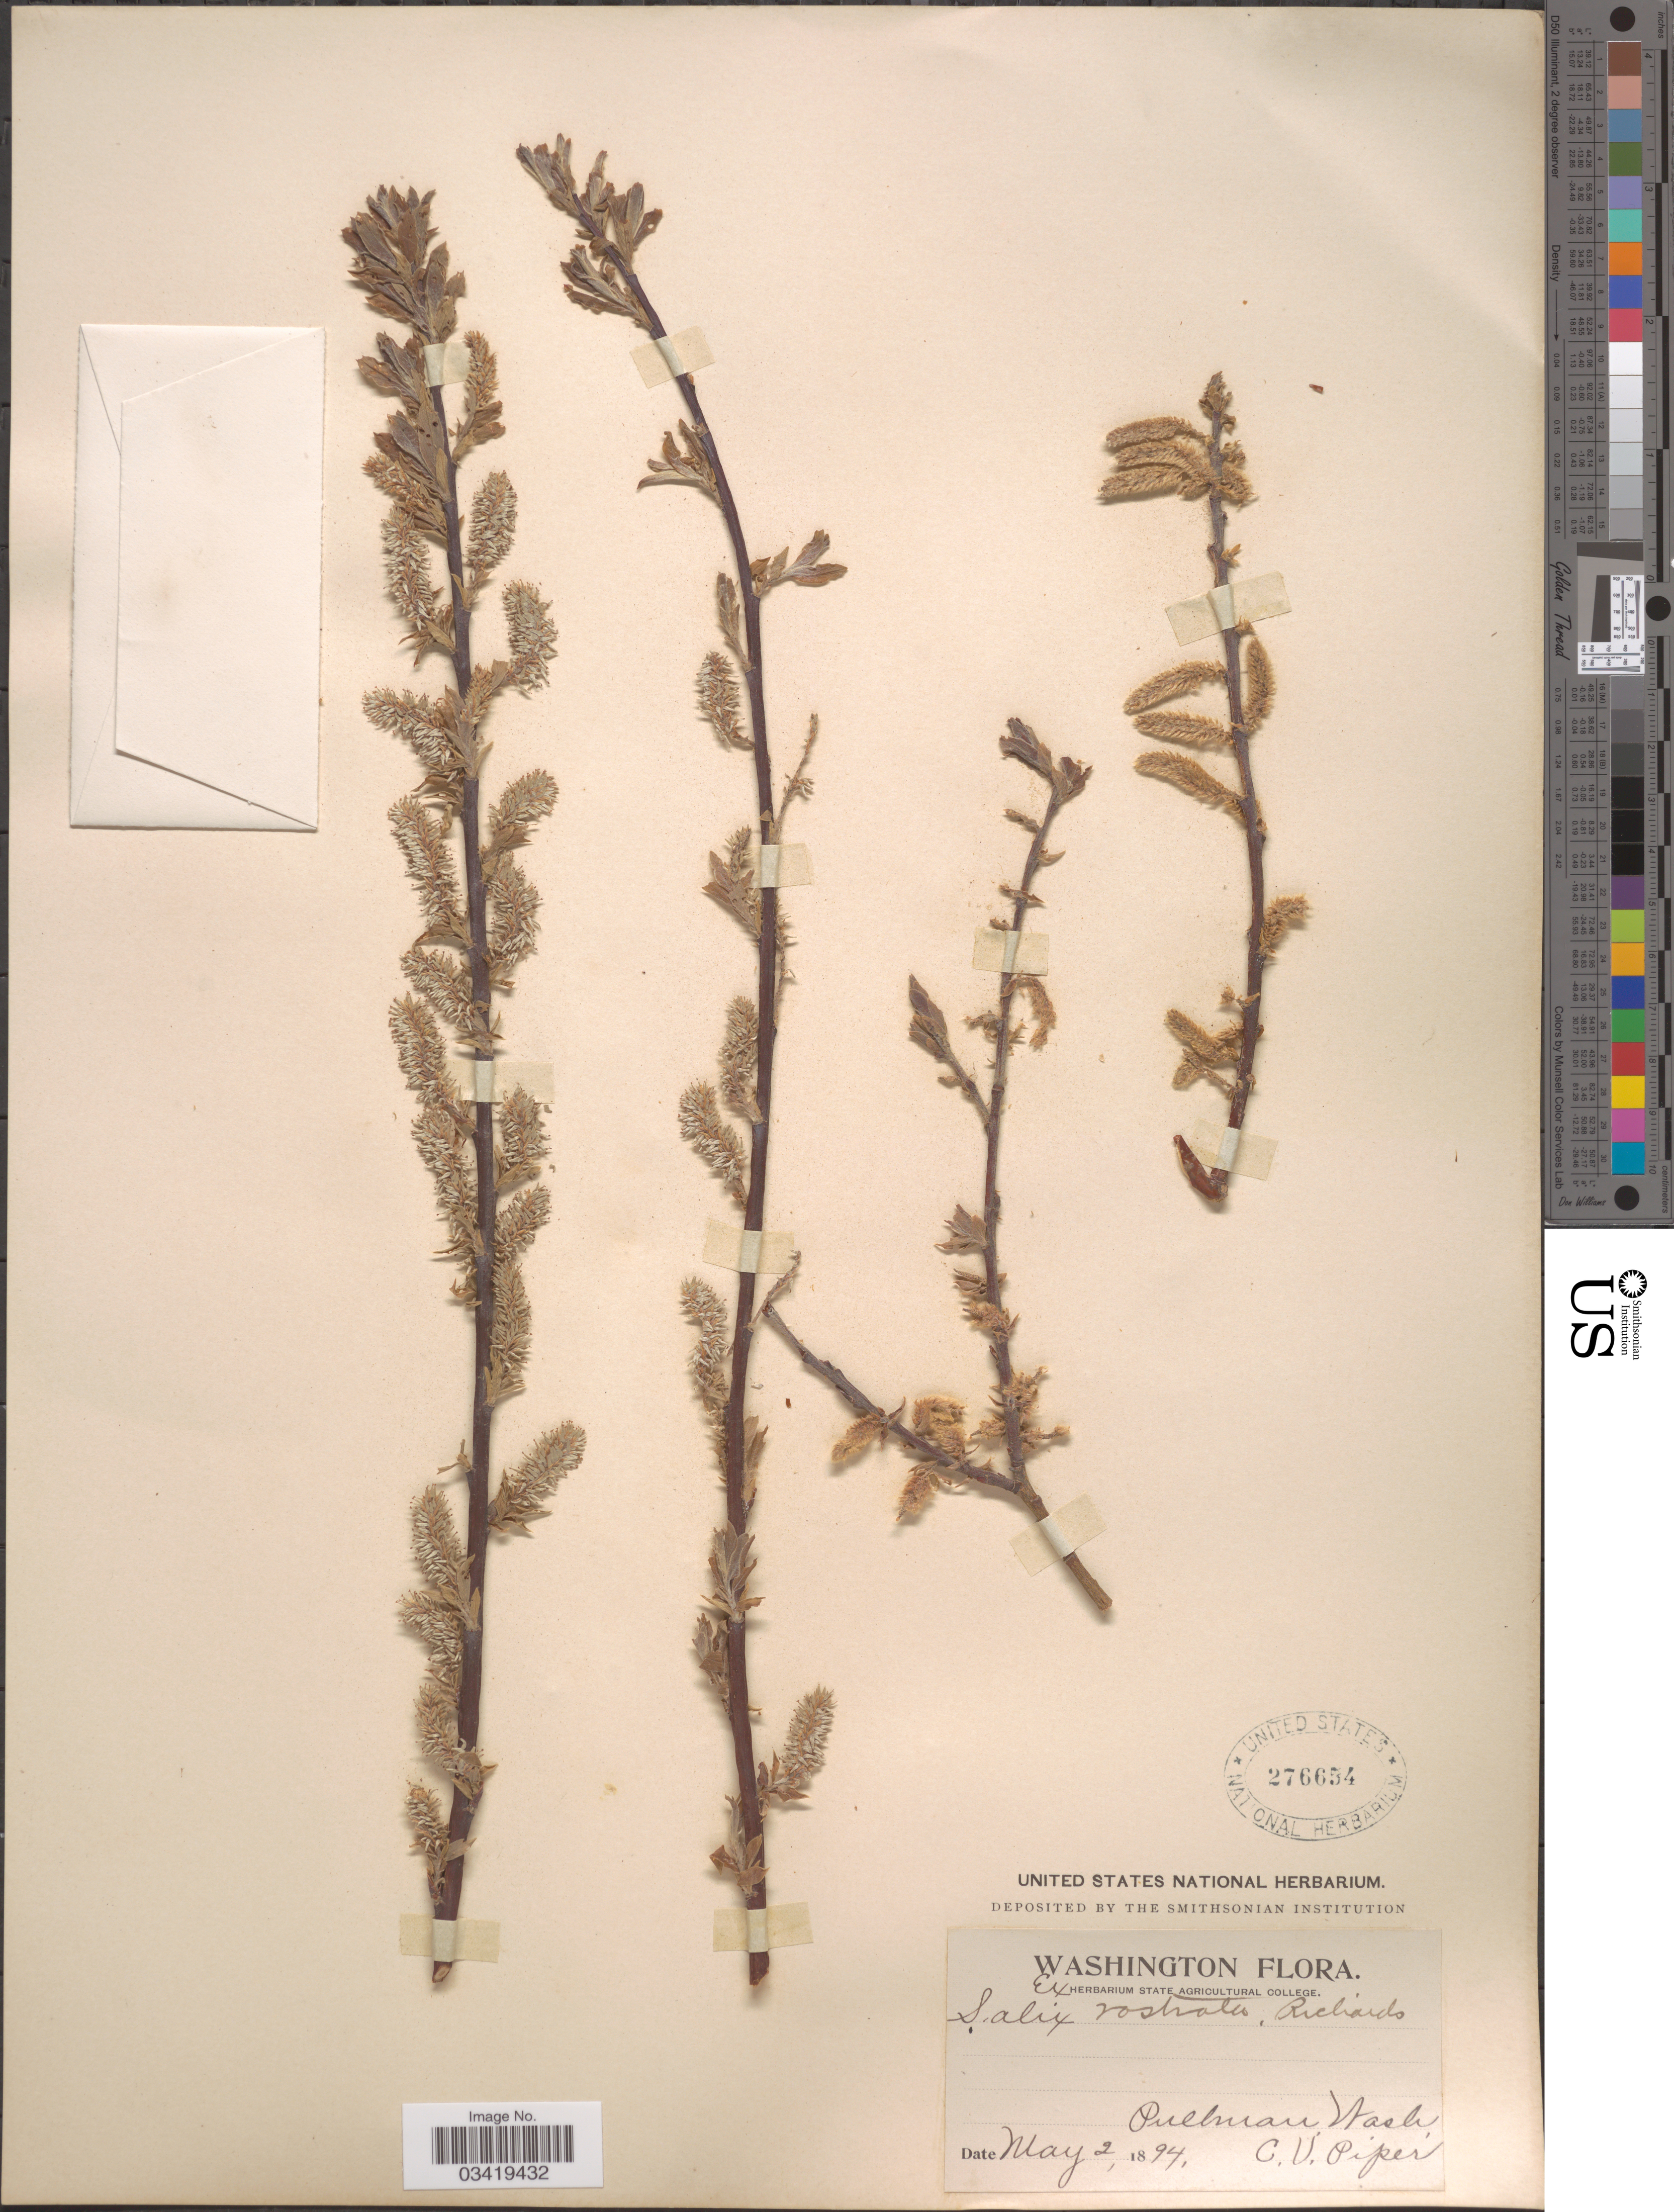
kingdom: Plantae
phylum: Tracheophyta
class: Magnoliopsida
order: Malpighiales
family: Salicaceae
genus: Salix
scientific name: Salix bebbiana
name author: Sarg.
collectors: C. V. Piper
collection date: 1894-05-02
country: United States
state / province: Washington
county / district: Whitman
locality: Pullman.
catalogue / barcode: US 276654